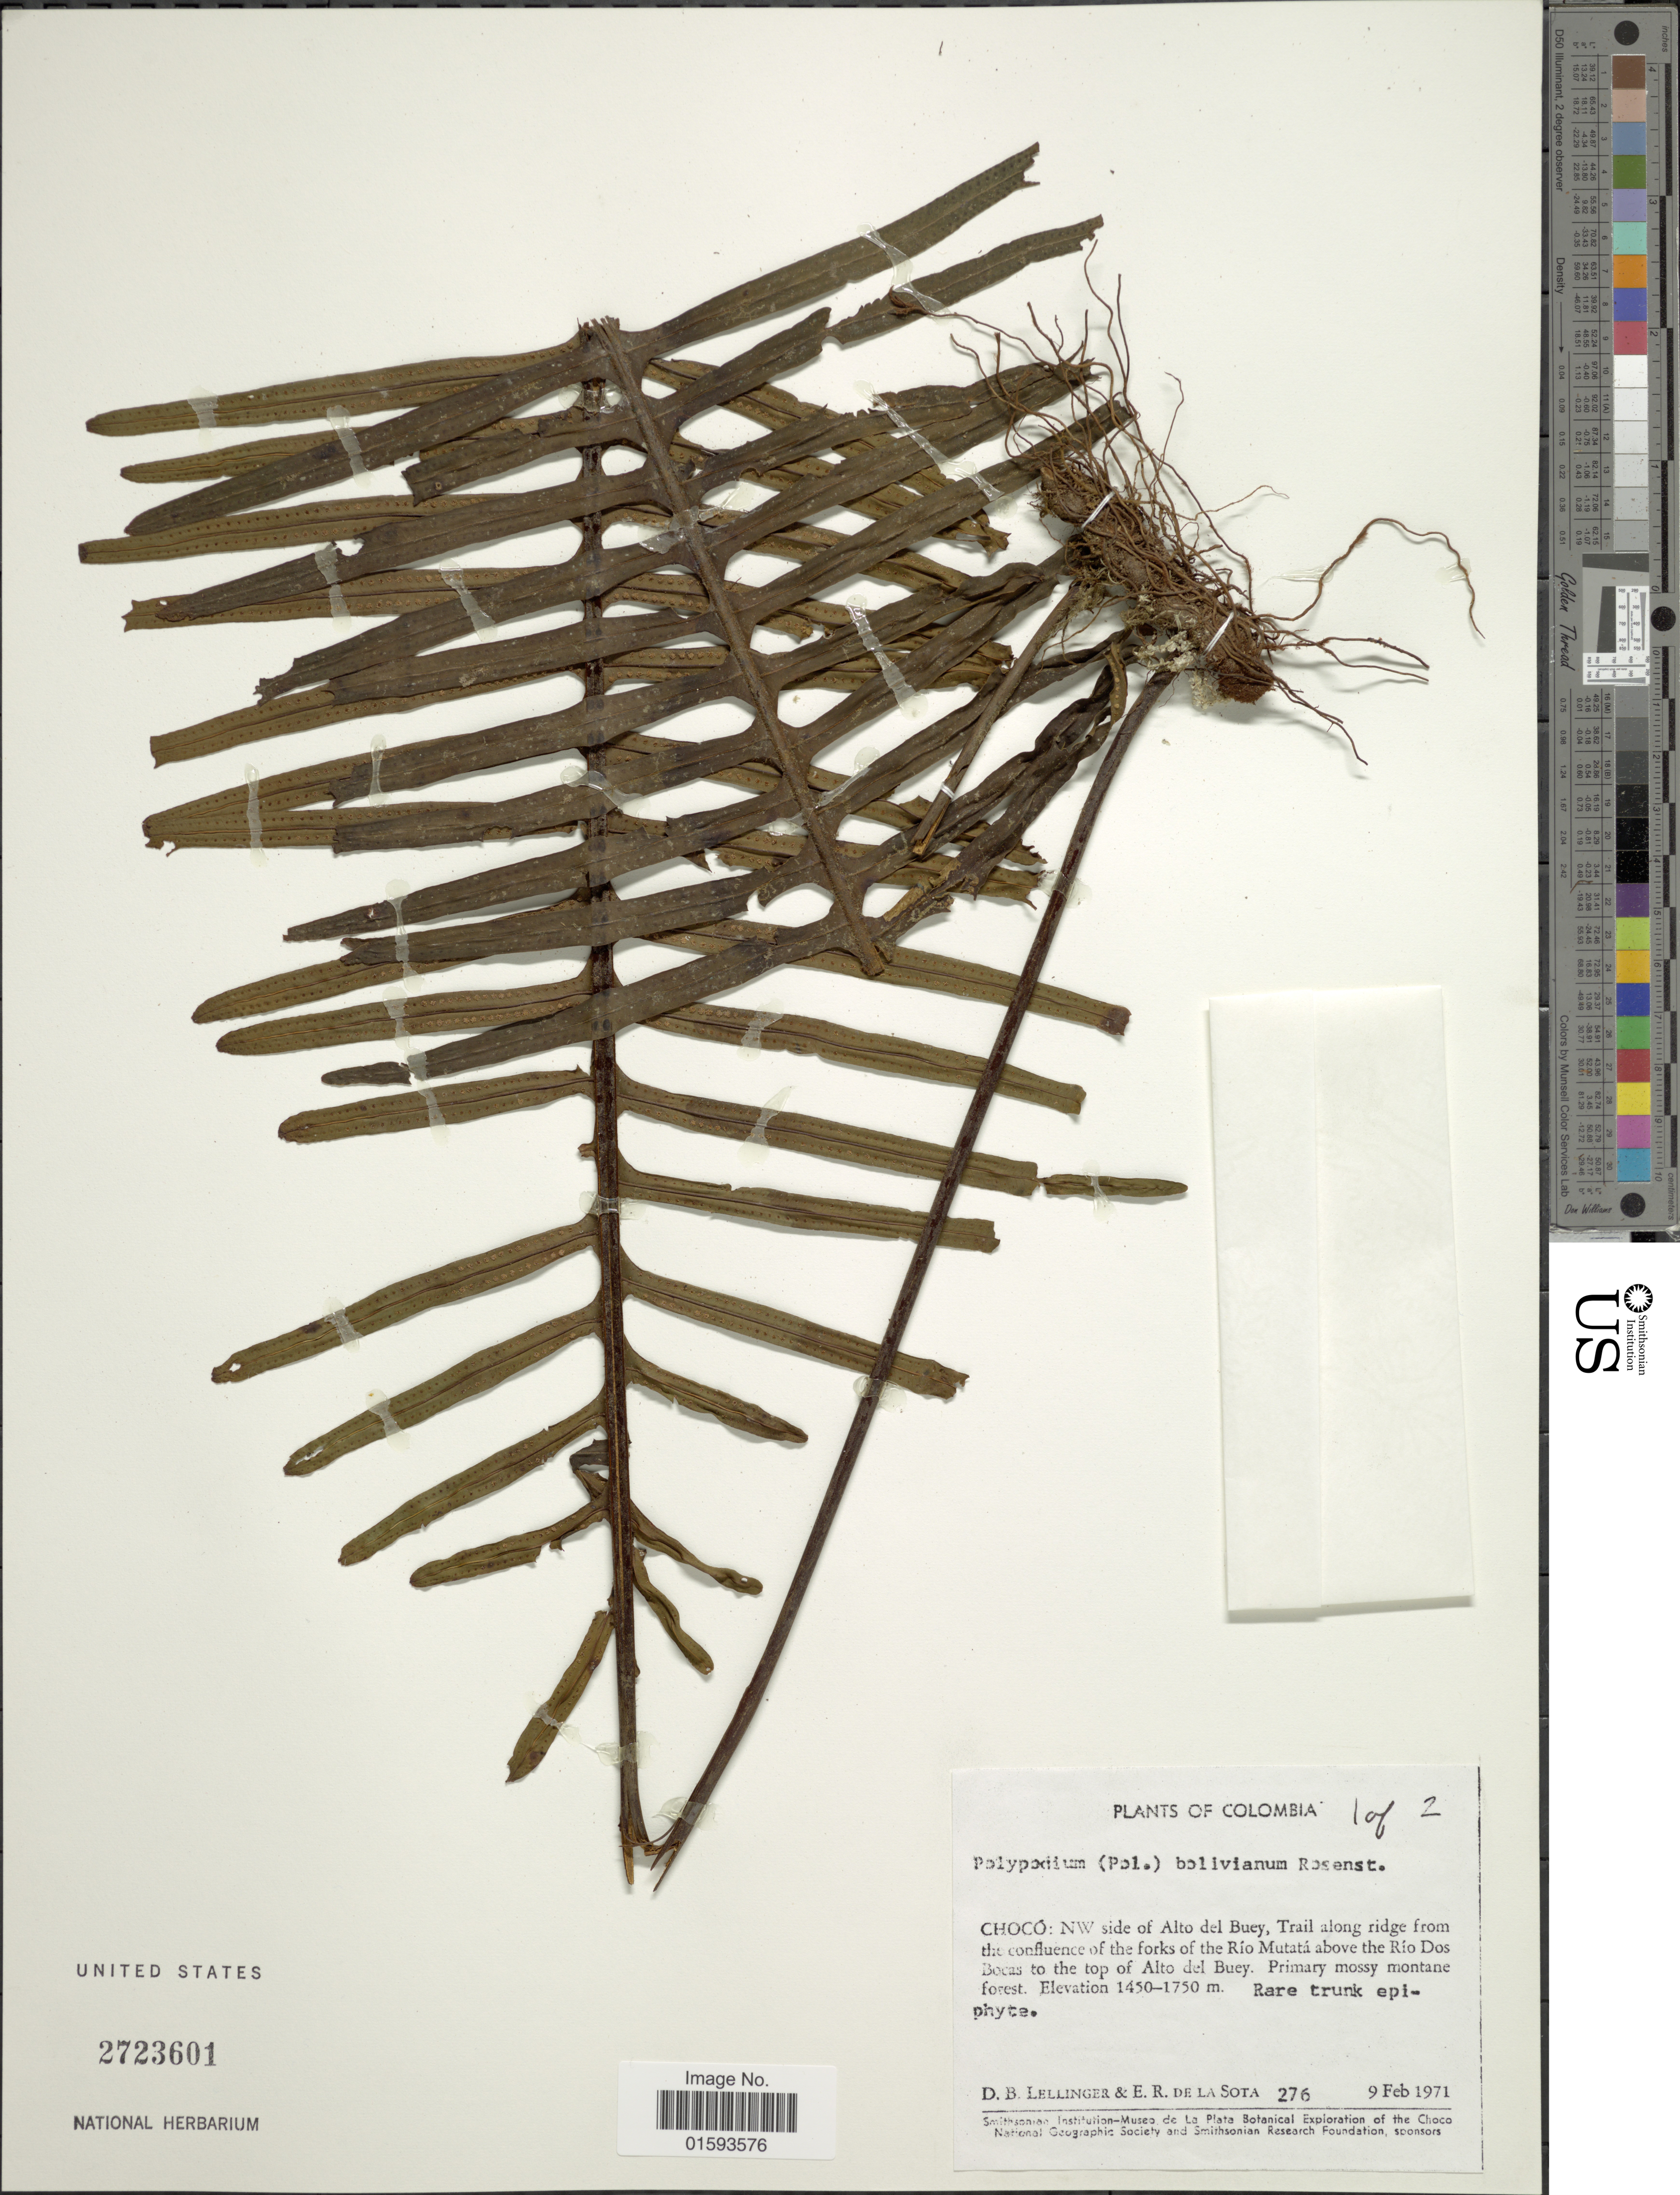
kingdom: Plantae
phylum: Tracheophyta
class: Polypodiopsida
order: Polypodiales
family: Polypodiaceae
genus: Pecluma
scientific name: Pecluma divaricata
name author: (E. Fourn.) Mickel & Beitel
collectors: D. B. Lellinger & E. R. de la Sota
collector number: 276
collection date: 1971-02-09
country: Colombia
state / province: Chocó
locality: NW side of Alto del Buey, Trail along ridge from the confluence of the forks of the Rio Mutata above the Rio Dos Bocas to the top of Alto del Buey. Primary mossy montane forest.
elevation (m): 1450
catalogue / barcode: US 2723601